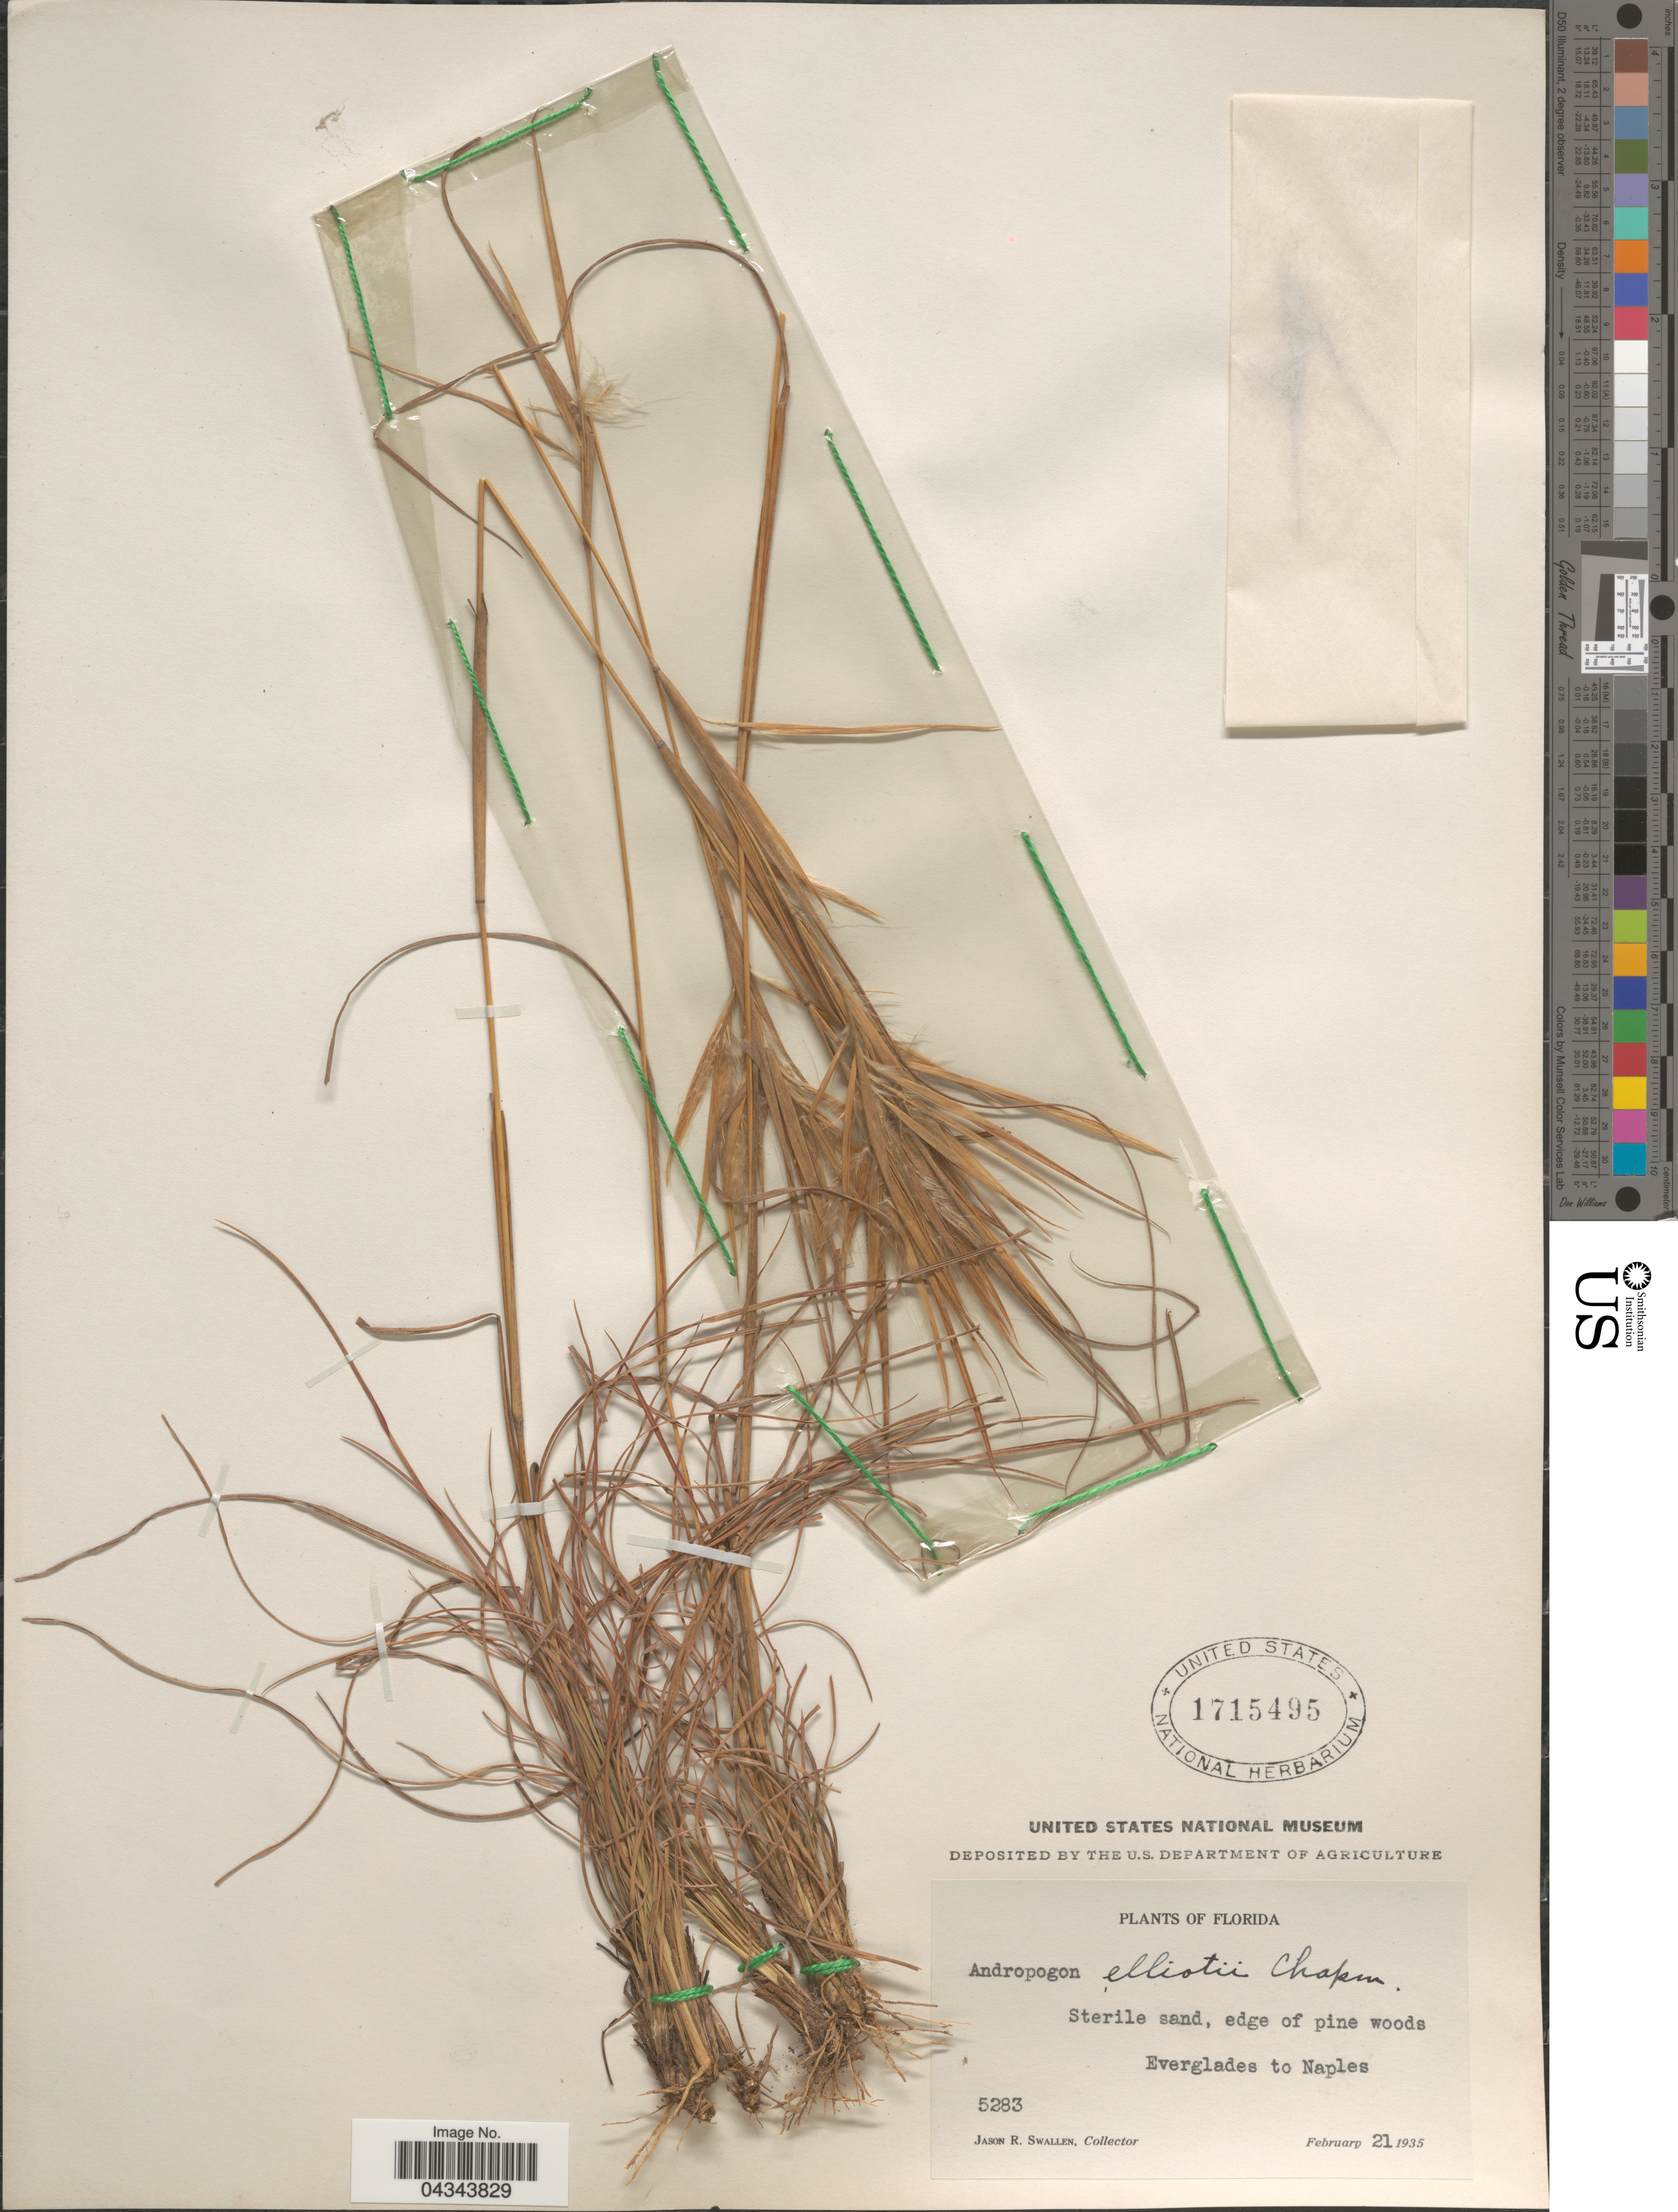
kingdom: Plantae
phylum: Tracheophyta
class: Liliopsida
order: Poales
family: Poaceae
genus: Andropogon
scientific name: Andropogon ternarius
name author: Michx.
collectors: J. R. Swallen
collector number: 5283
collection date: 1935-02-21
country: United States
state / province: Florida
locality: Everglades to Naples.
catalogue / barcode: US 1715495